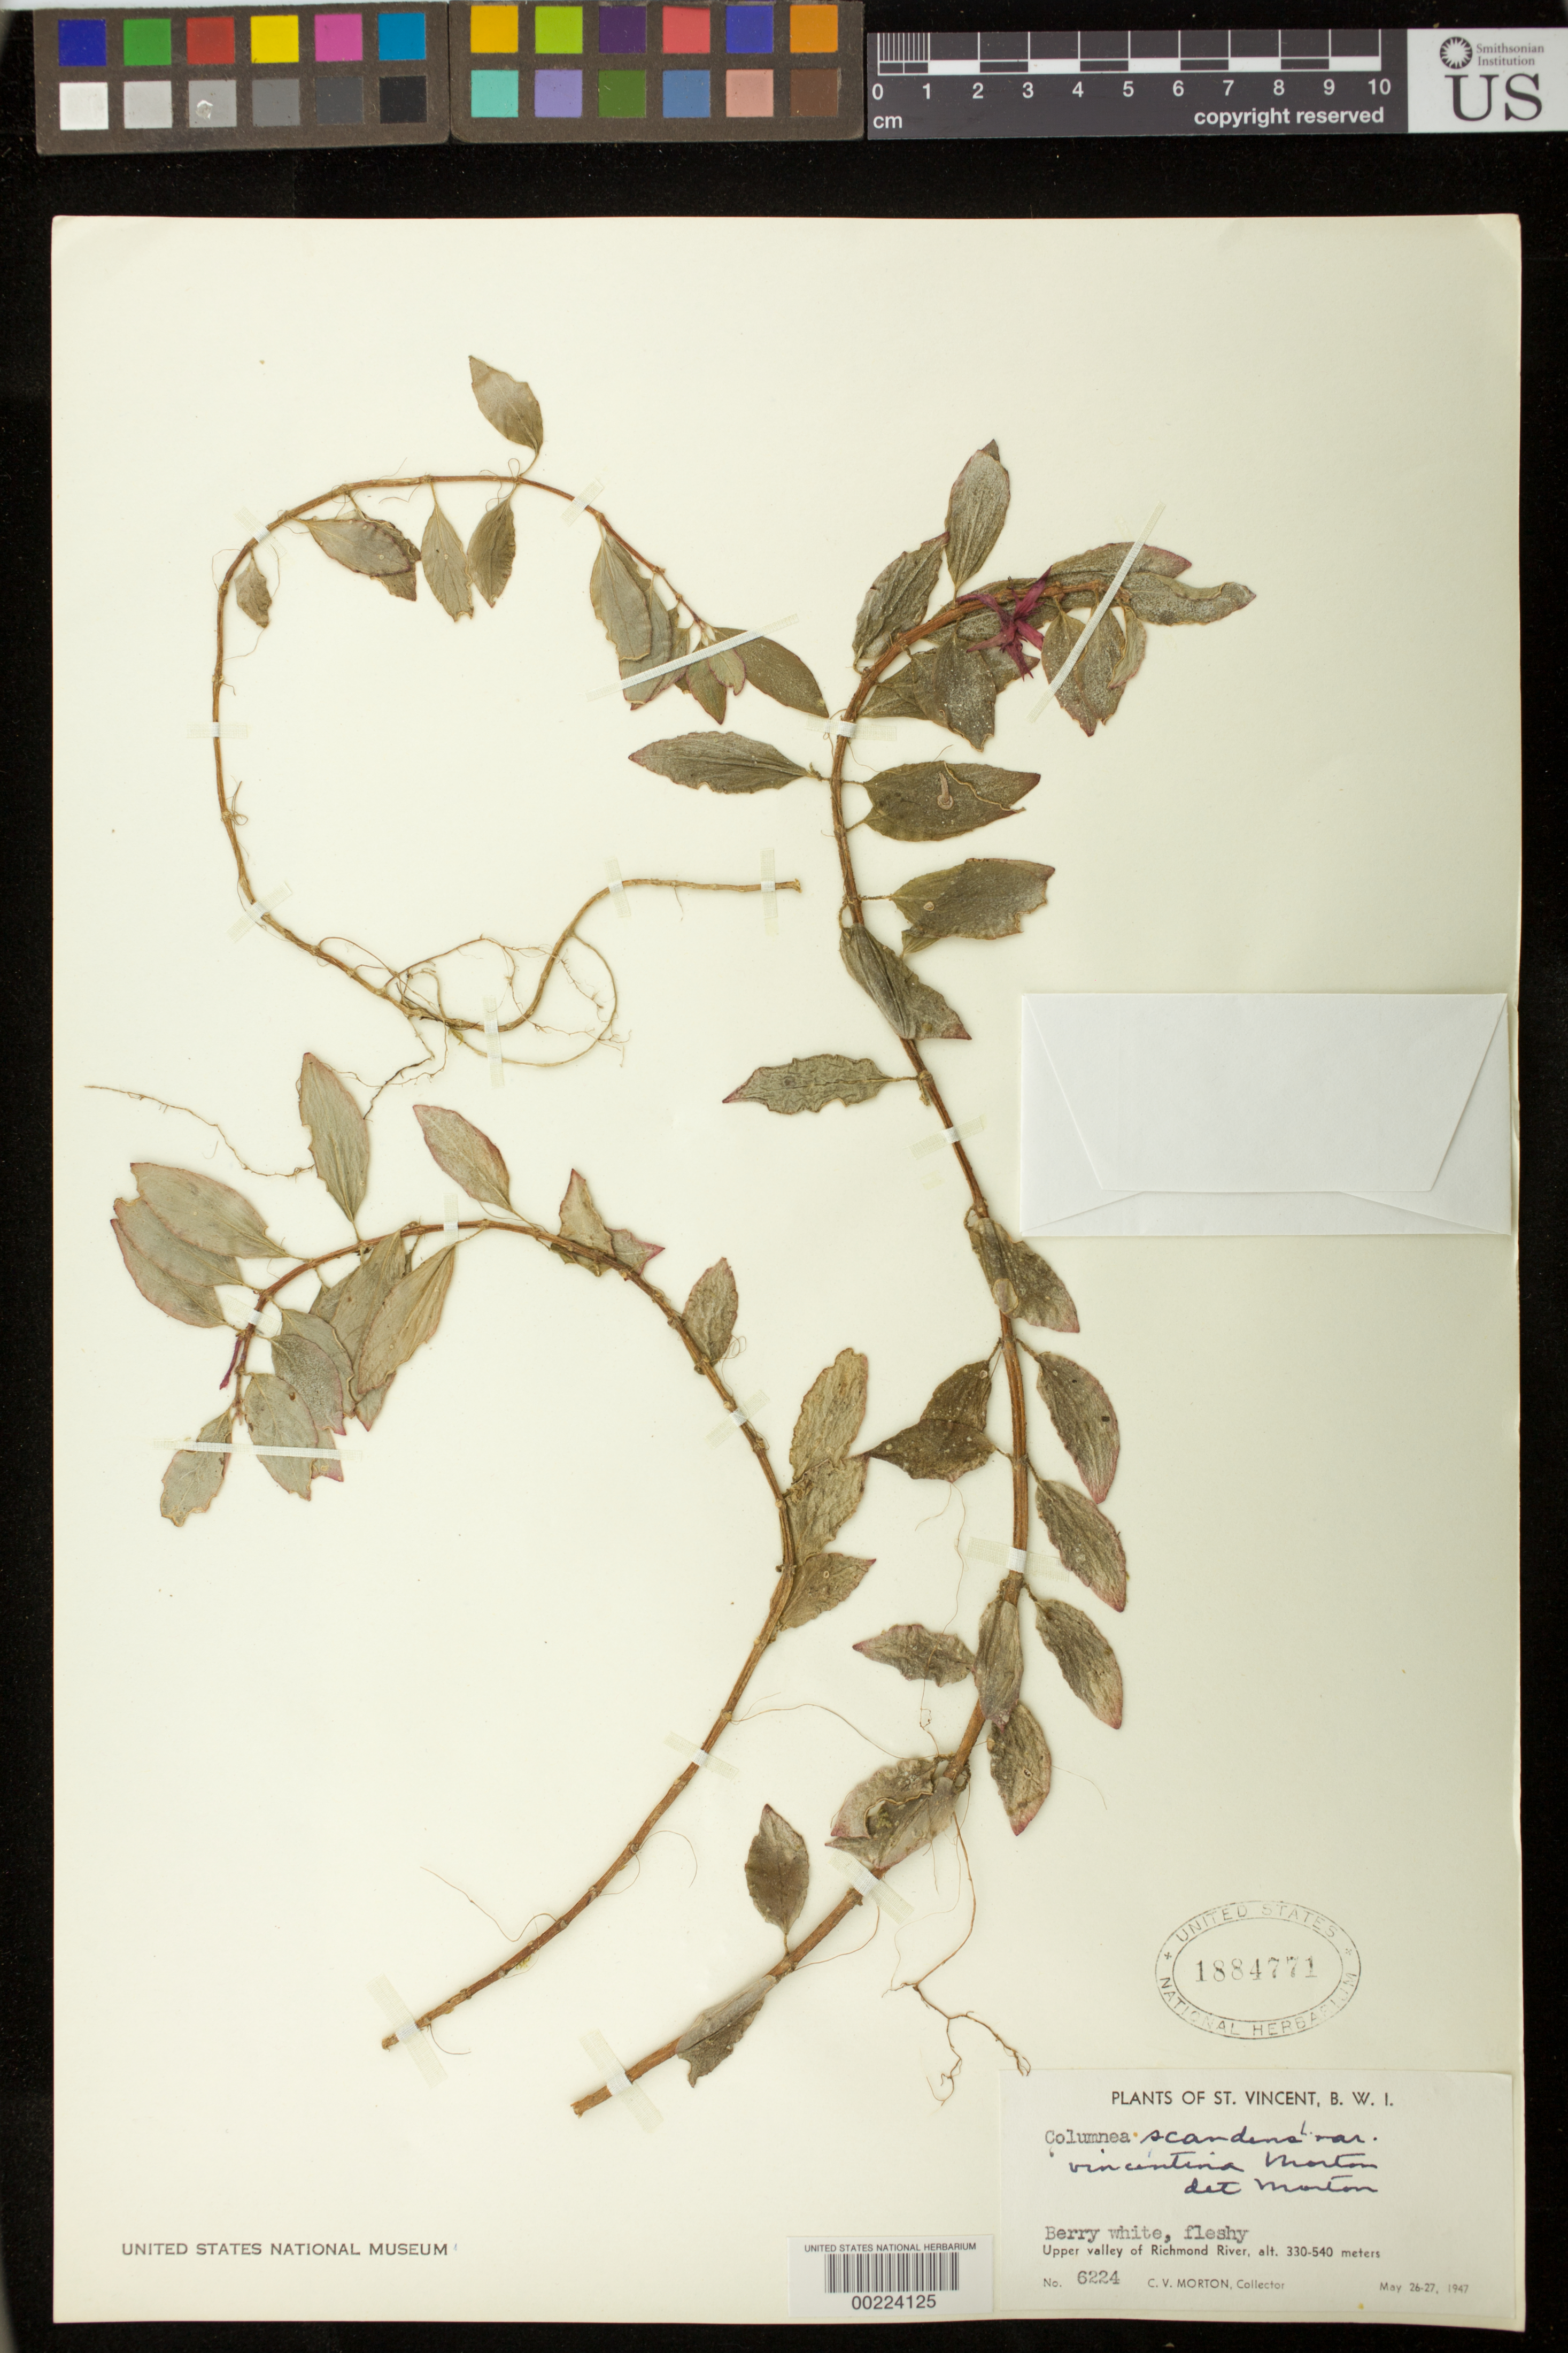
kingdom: Plantae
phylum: Tracheophyta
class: Magnoliopsida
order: Lamiales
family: Gesneriaceae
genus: Columnea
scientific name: Columnea scandens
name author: L.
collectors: C. V. Morton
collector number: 6224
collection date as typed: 26-27 May 1947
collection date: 1947-05-26/1947-05-27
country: St. Vincent - Grenadines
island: St. Vincent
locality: Upper valley of Richmond River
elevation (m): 330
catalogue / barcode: US 1884771